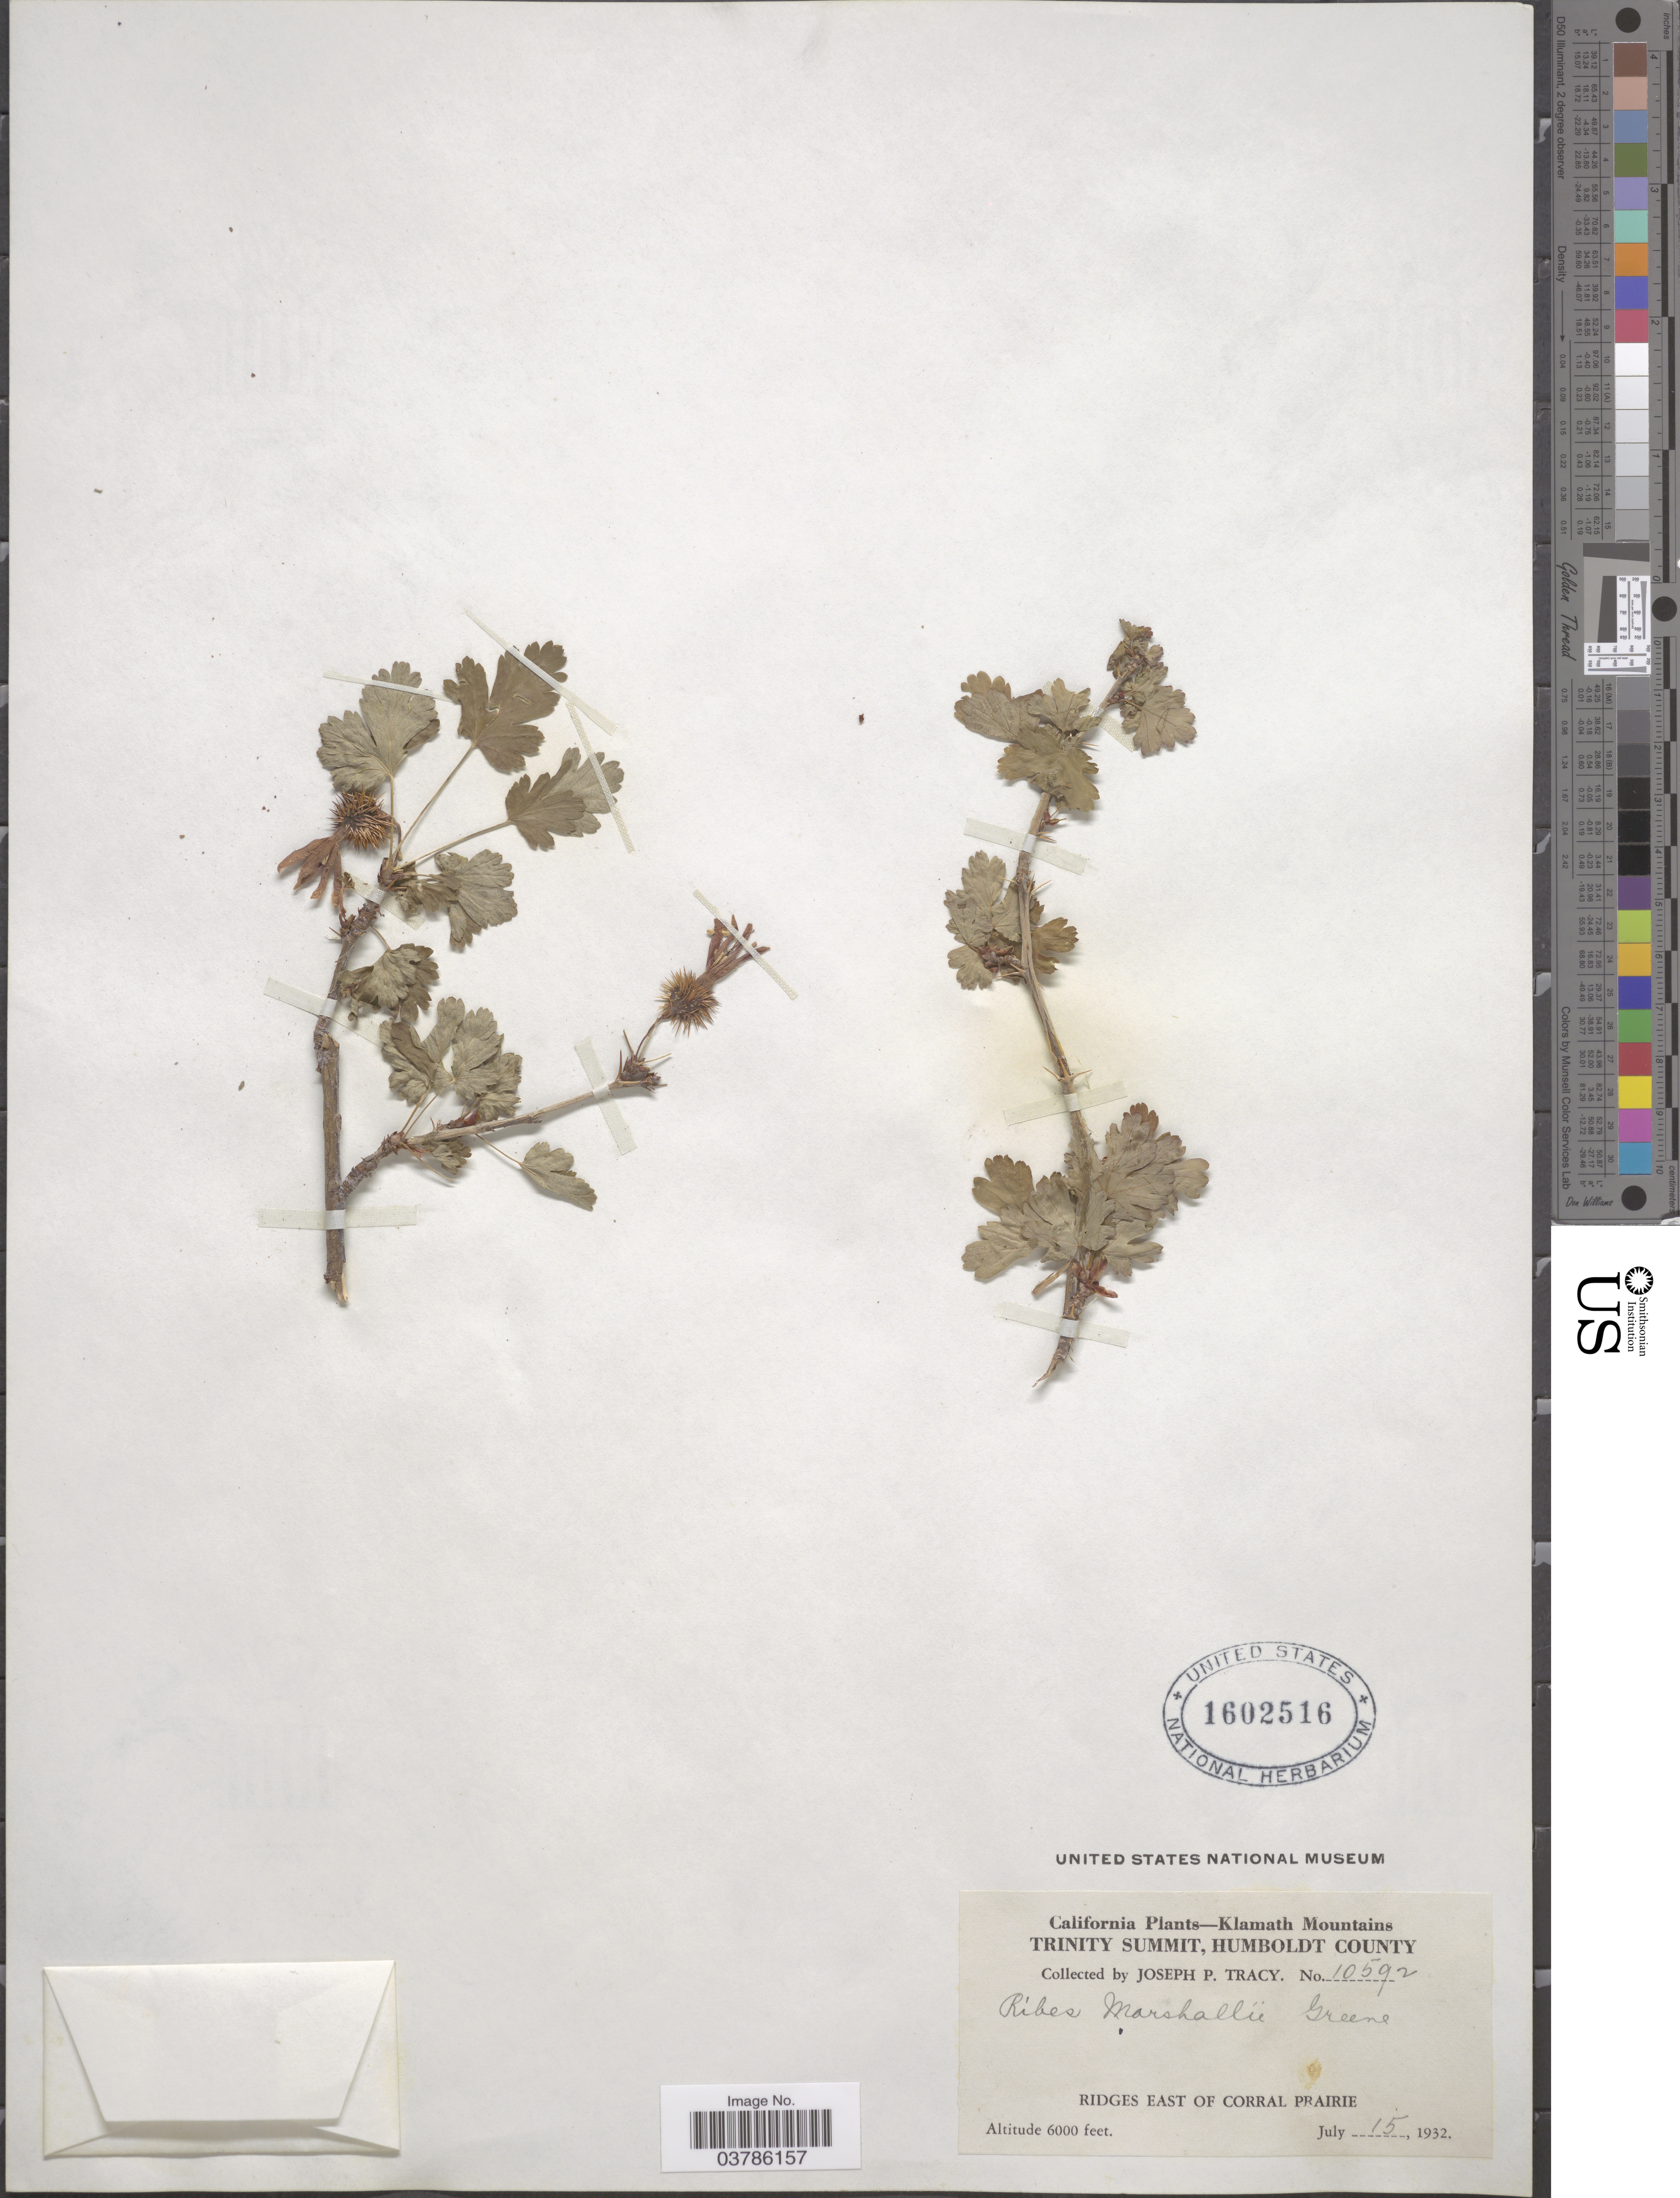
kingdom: Plantae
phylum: Tracheophyta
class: Magnoliopsida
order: Saxifragales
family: Grossulariaceae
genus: Ribes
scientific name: Ribes marshallii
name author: Greene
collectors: J. Tracy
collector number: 10592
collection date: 1932-07-15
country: United States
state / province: California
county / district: Humboldt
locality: Klamath Mountains. Trinity Summit, Humboldt County. Ridges east of Corral Prairie.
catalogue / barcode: US 1602516